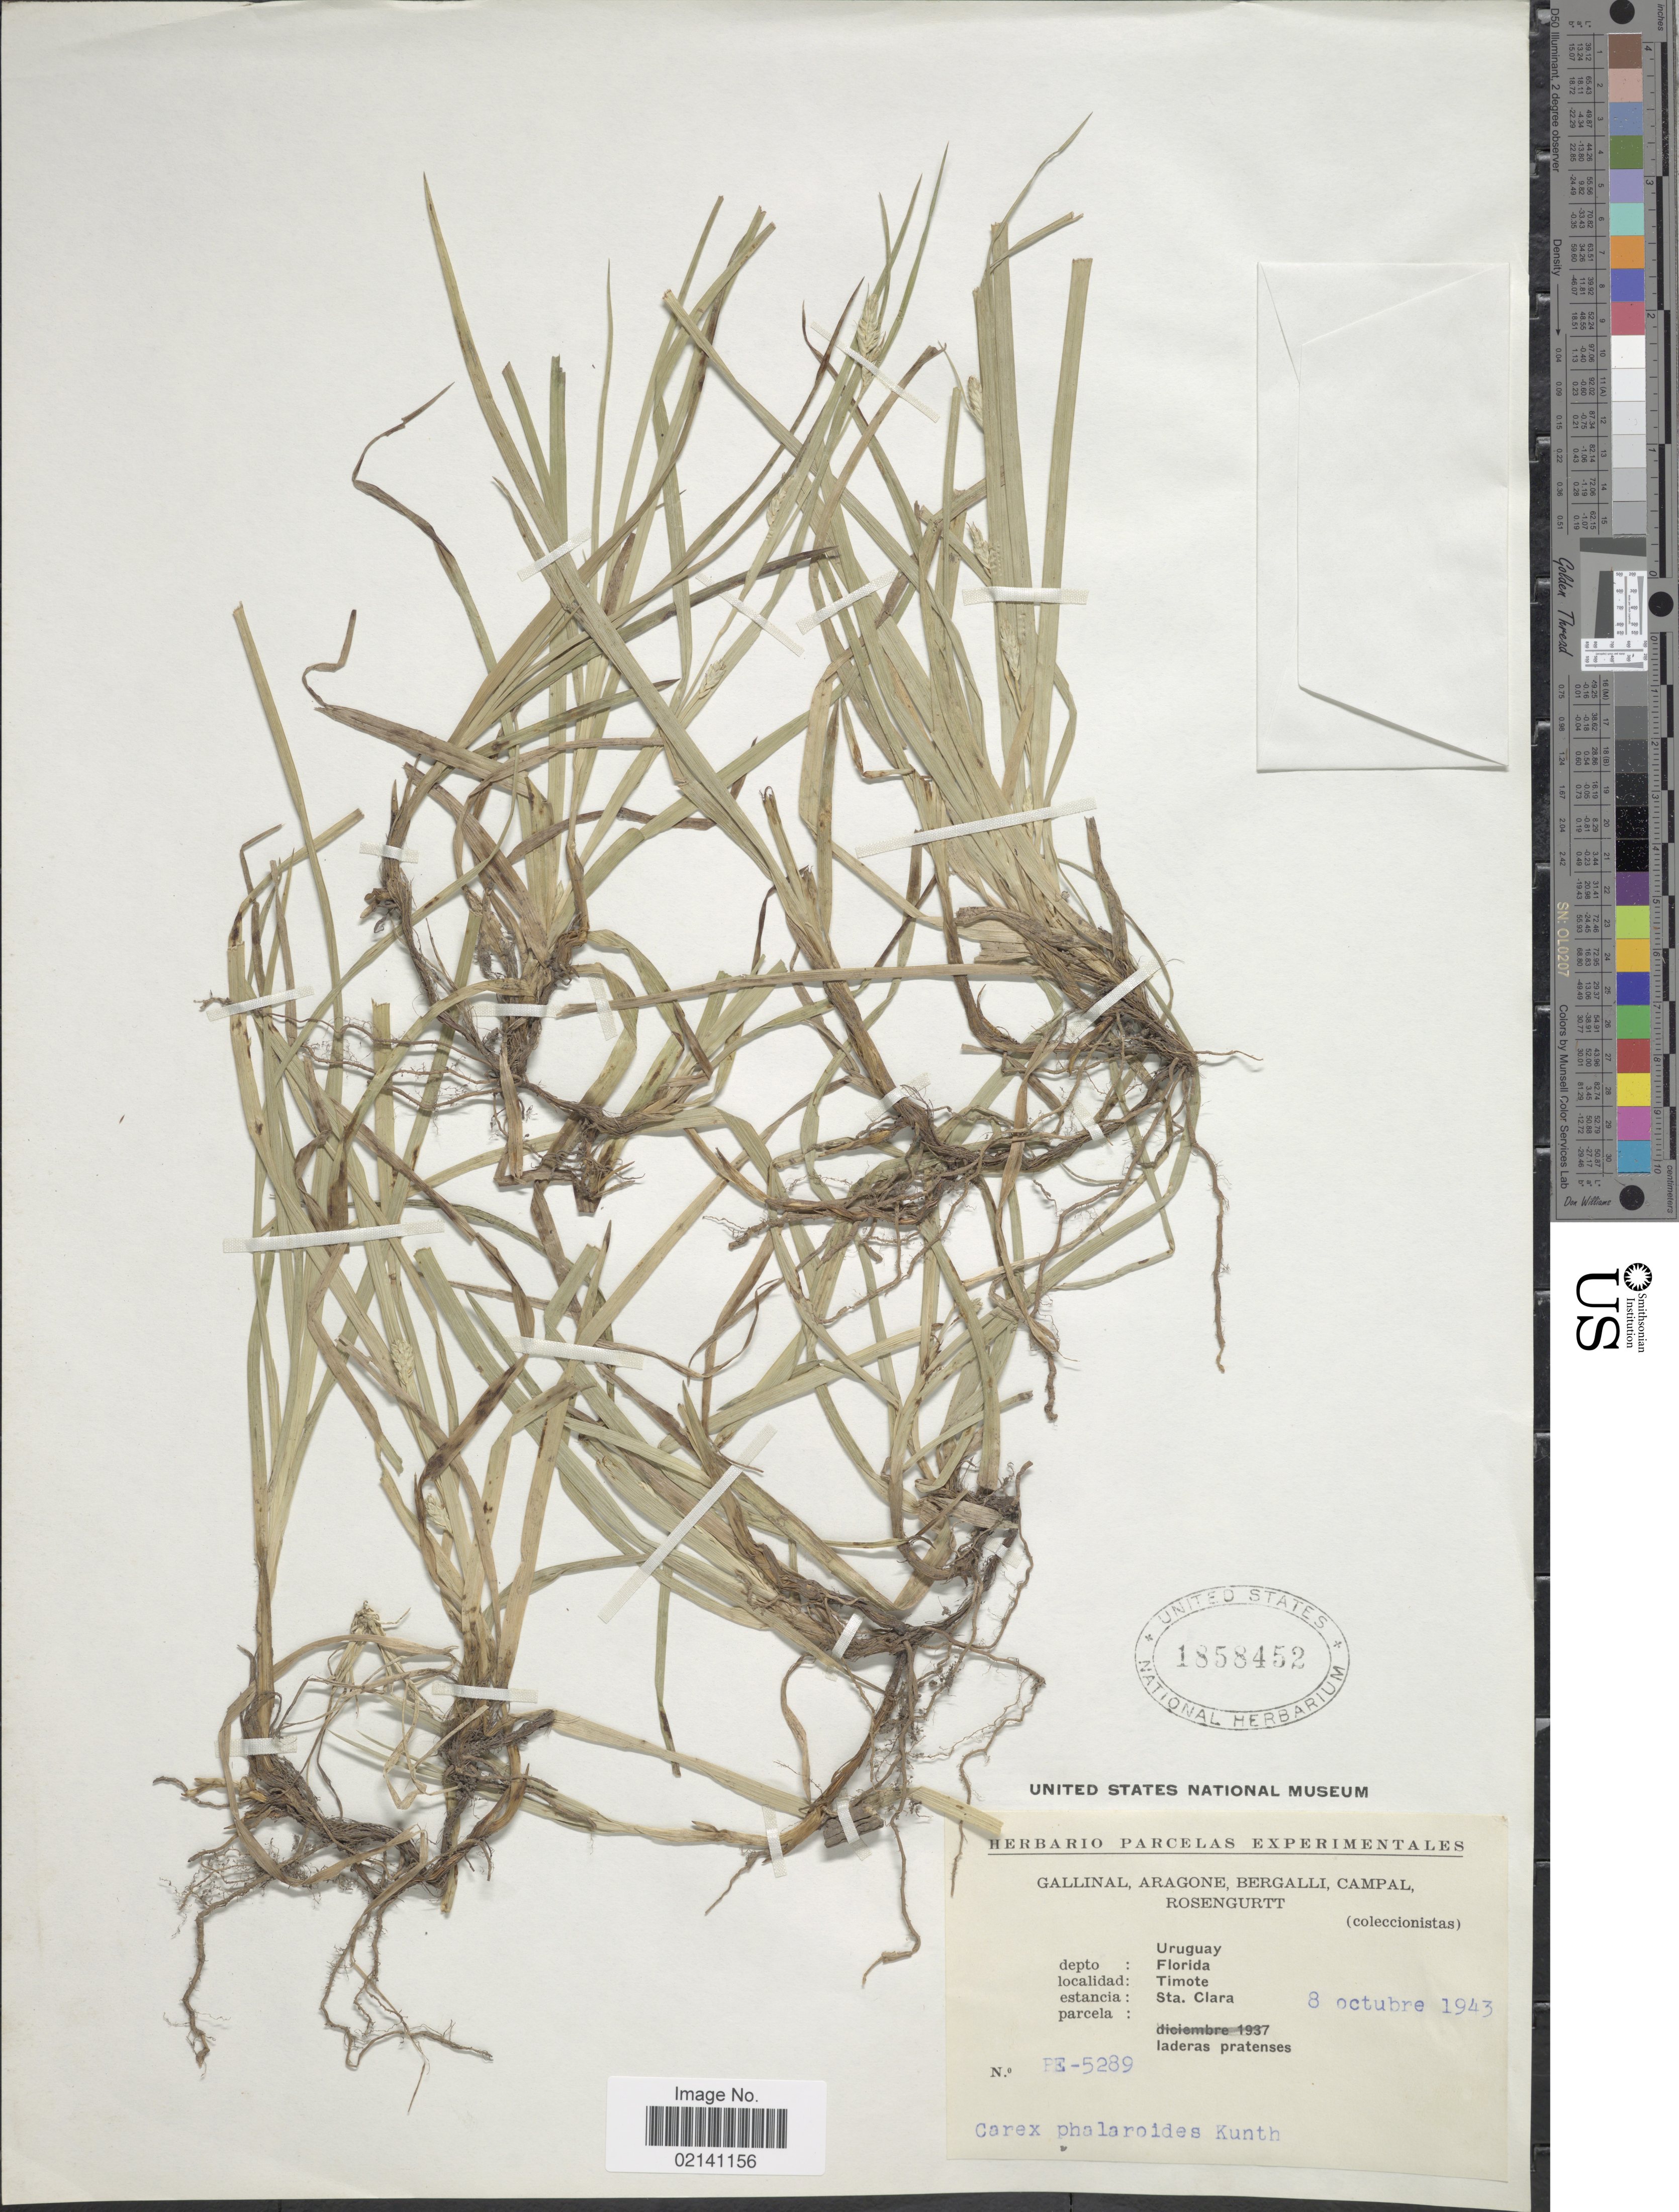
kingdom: Plantae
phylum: Tracheophyta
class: Liliopsida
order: Poales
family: Cyperaceae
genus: Carex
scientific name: Carex phalaroides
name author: Kunth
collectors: -. Gallinal, -- Aragone, -- Bergalli, -- Campal & Rosengurtt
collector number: PE-5289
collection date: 1943-10-08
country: Uruguay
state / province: Florida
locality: Depto. Florida, Timote, Estancia: Sta. Clara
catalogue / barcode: US 1858452